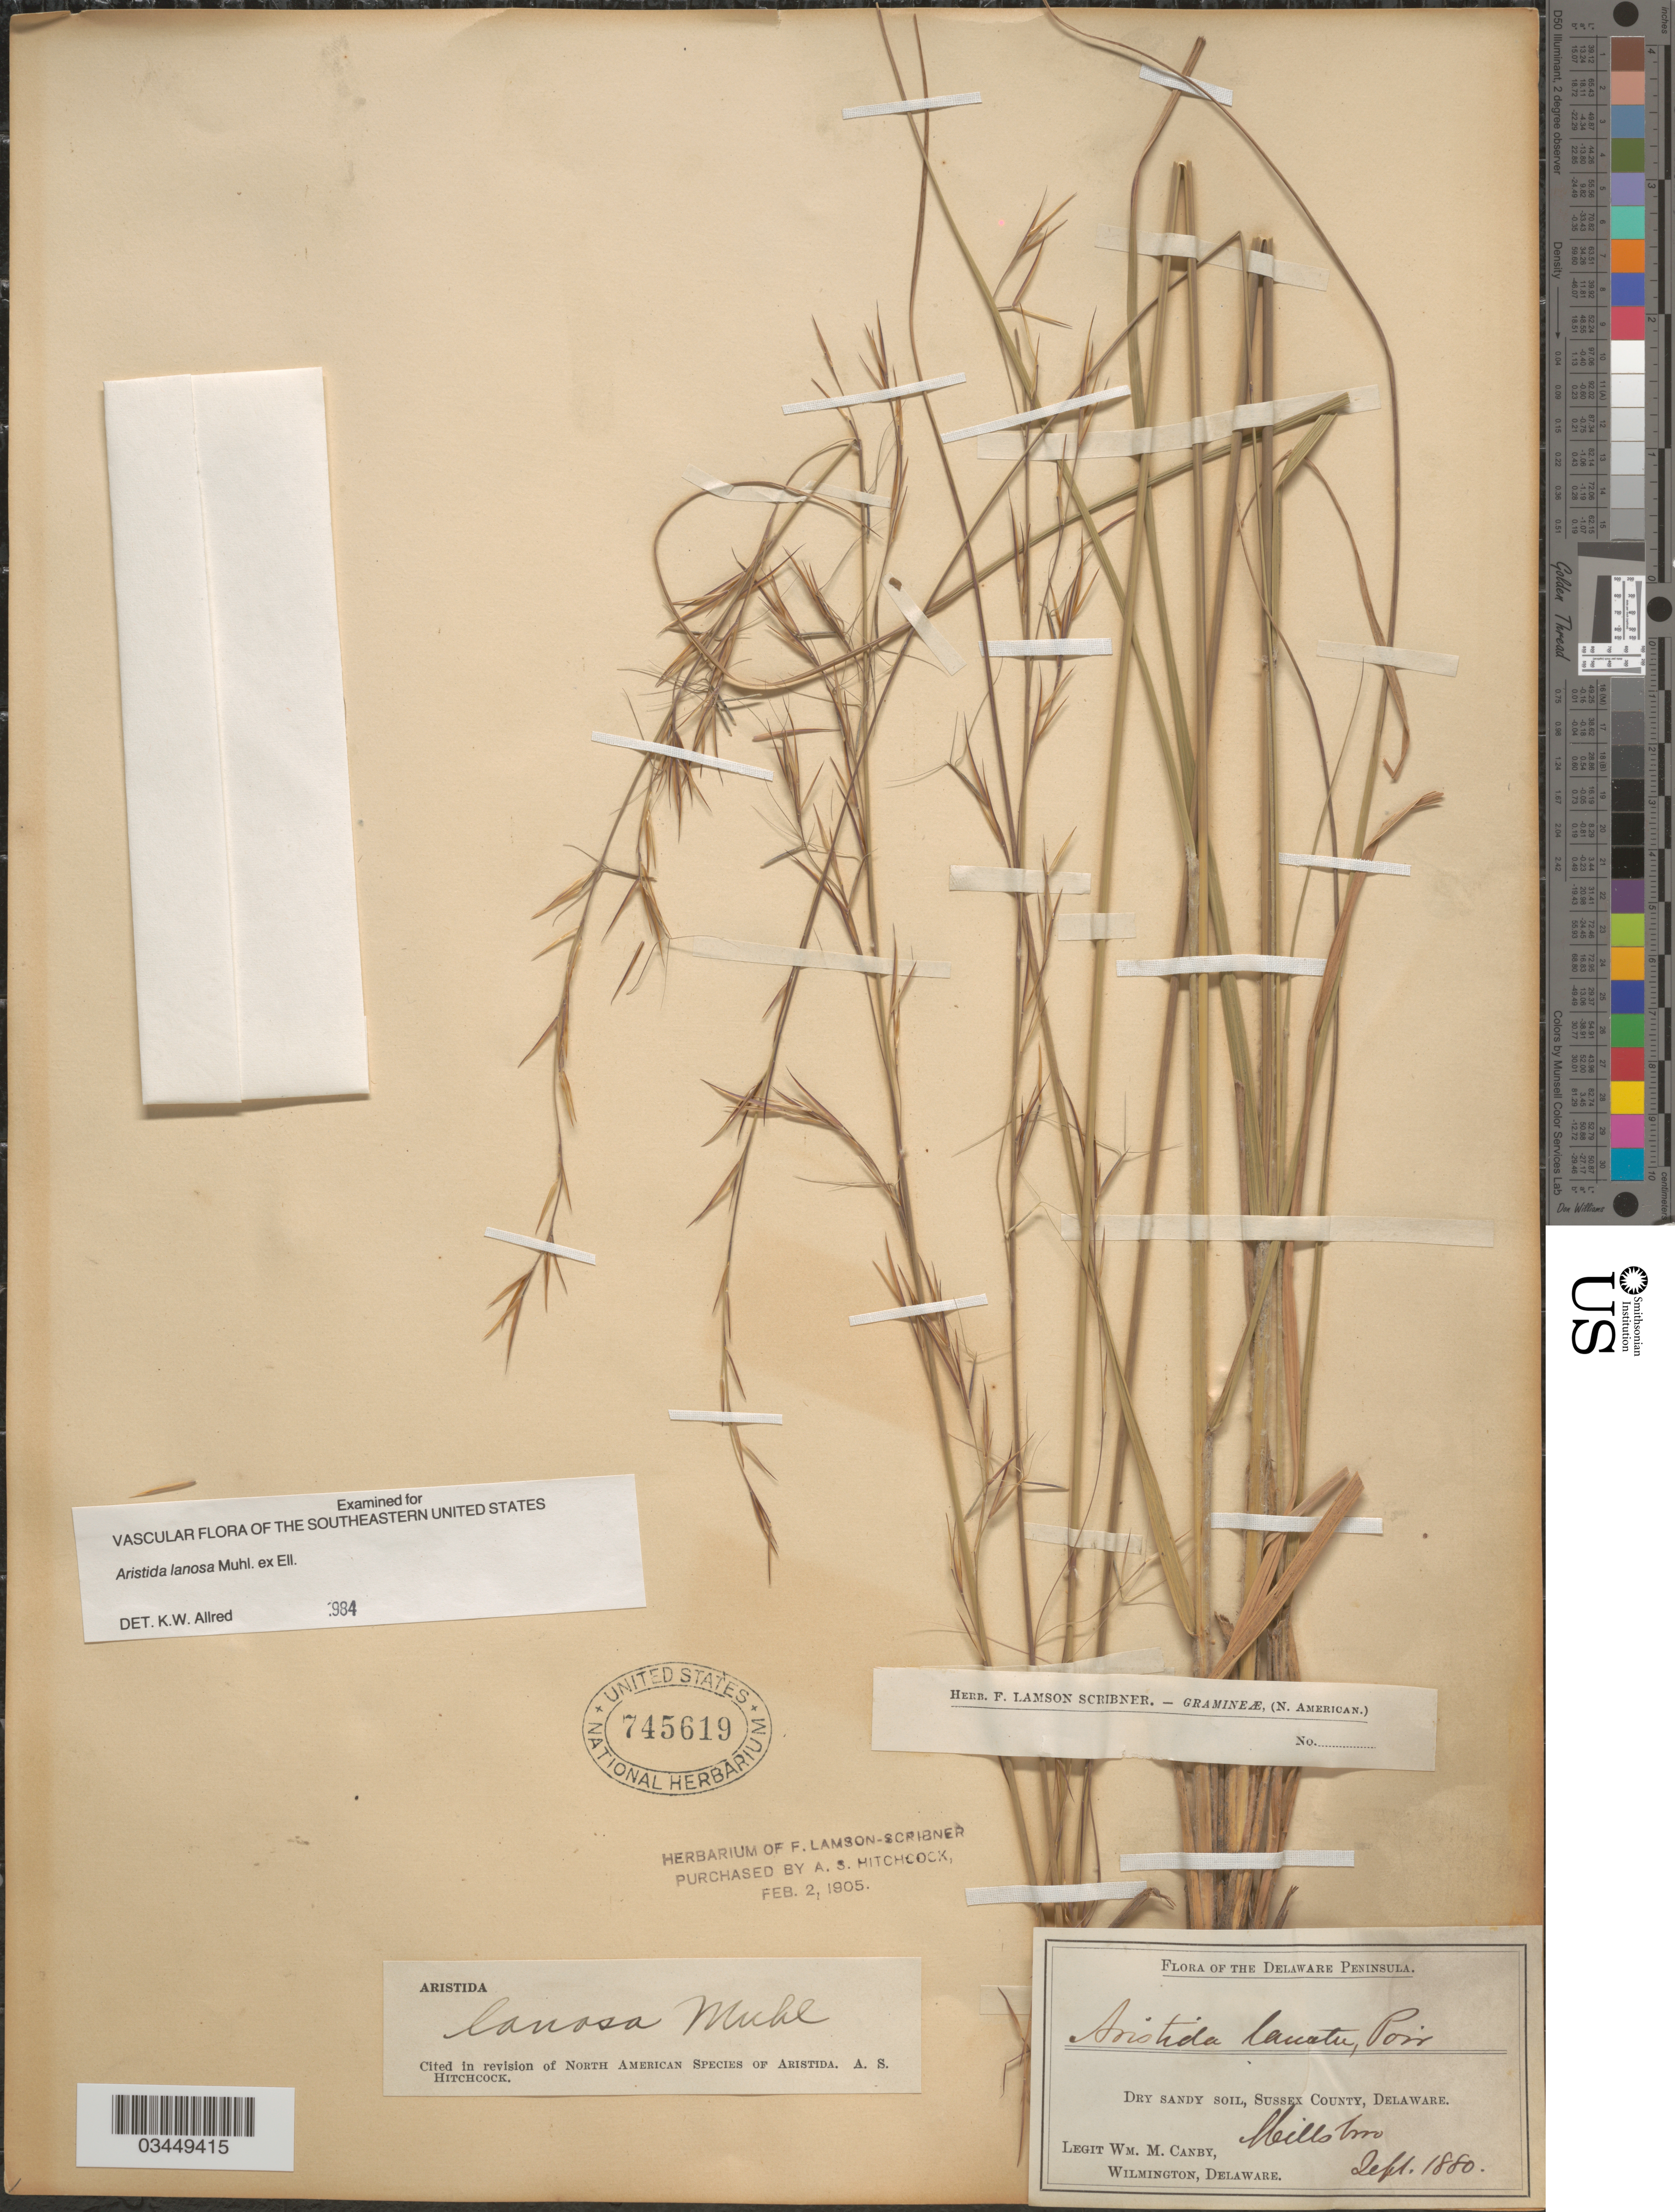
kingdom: Plantae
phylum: Tracheophyta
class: Liliopsida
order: Poales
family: Poaceae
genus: Aristida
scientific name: Aristida lanosa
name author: Muhl.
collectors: W. M. Canby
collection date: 1880-09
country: United States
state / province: Delaware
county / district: Sussex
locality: The Delaware Peninsula. Dry sandy soil, Sussex County. Millsboro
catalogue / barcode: US 745619